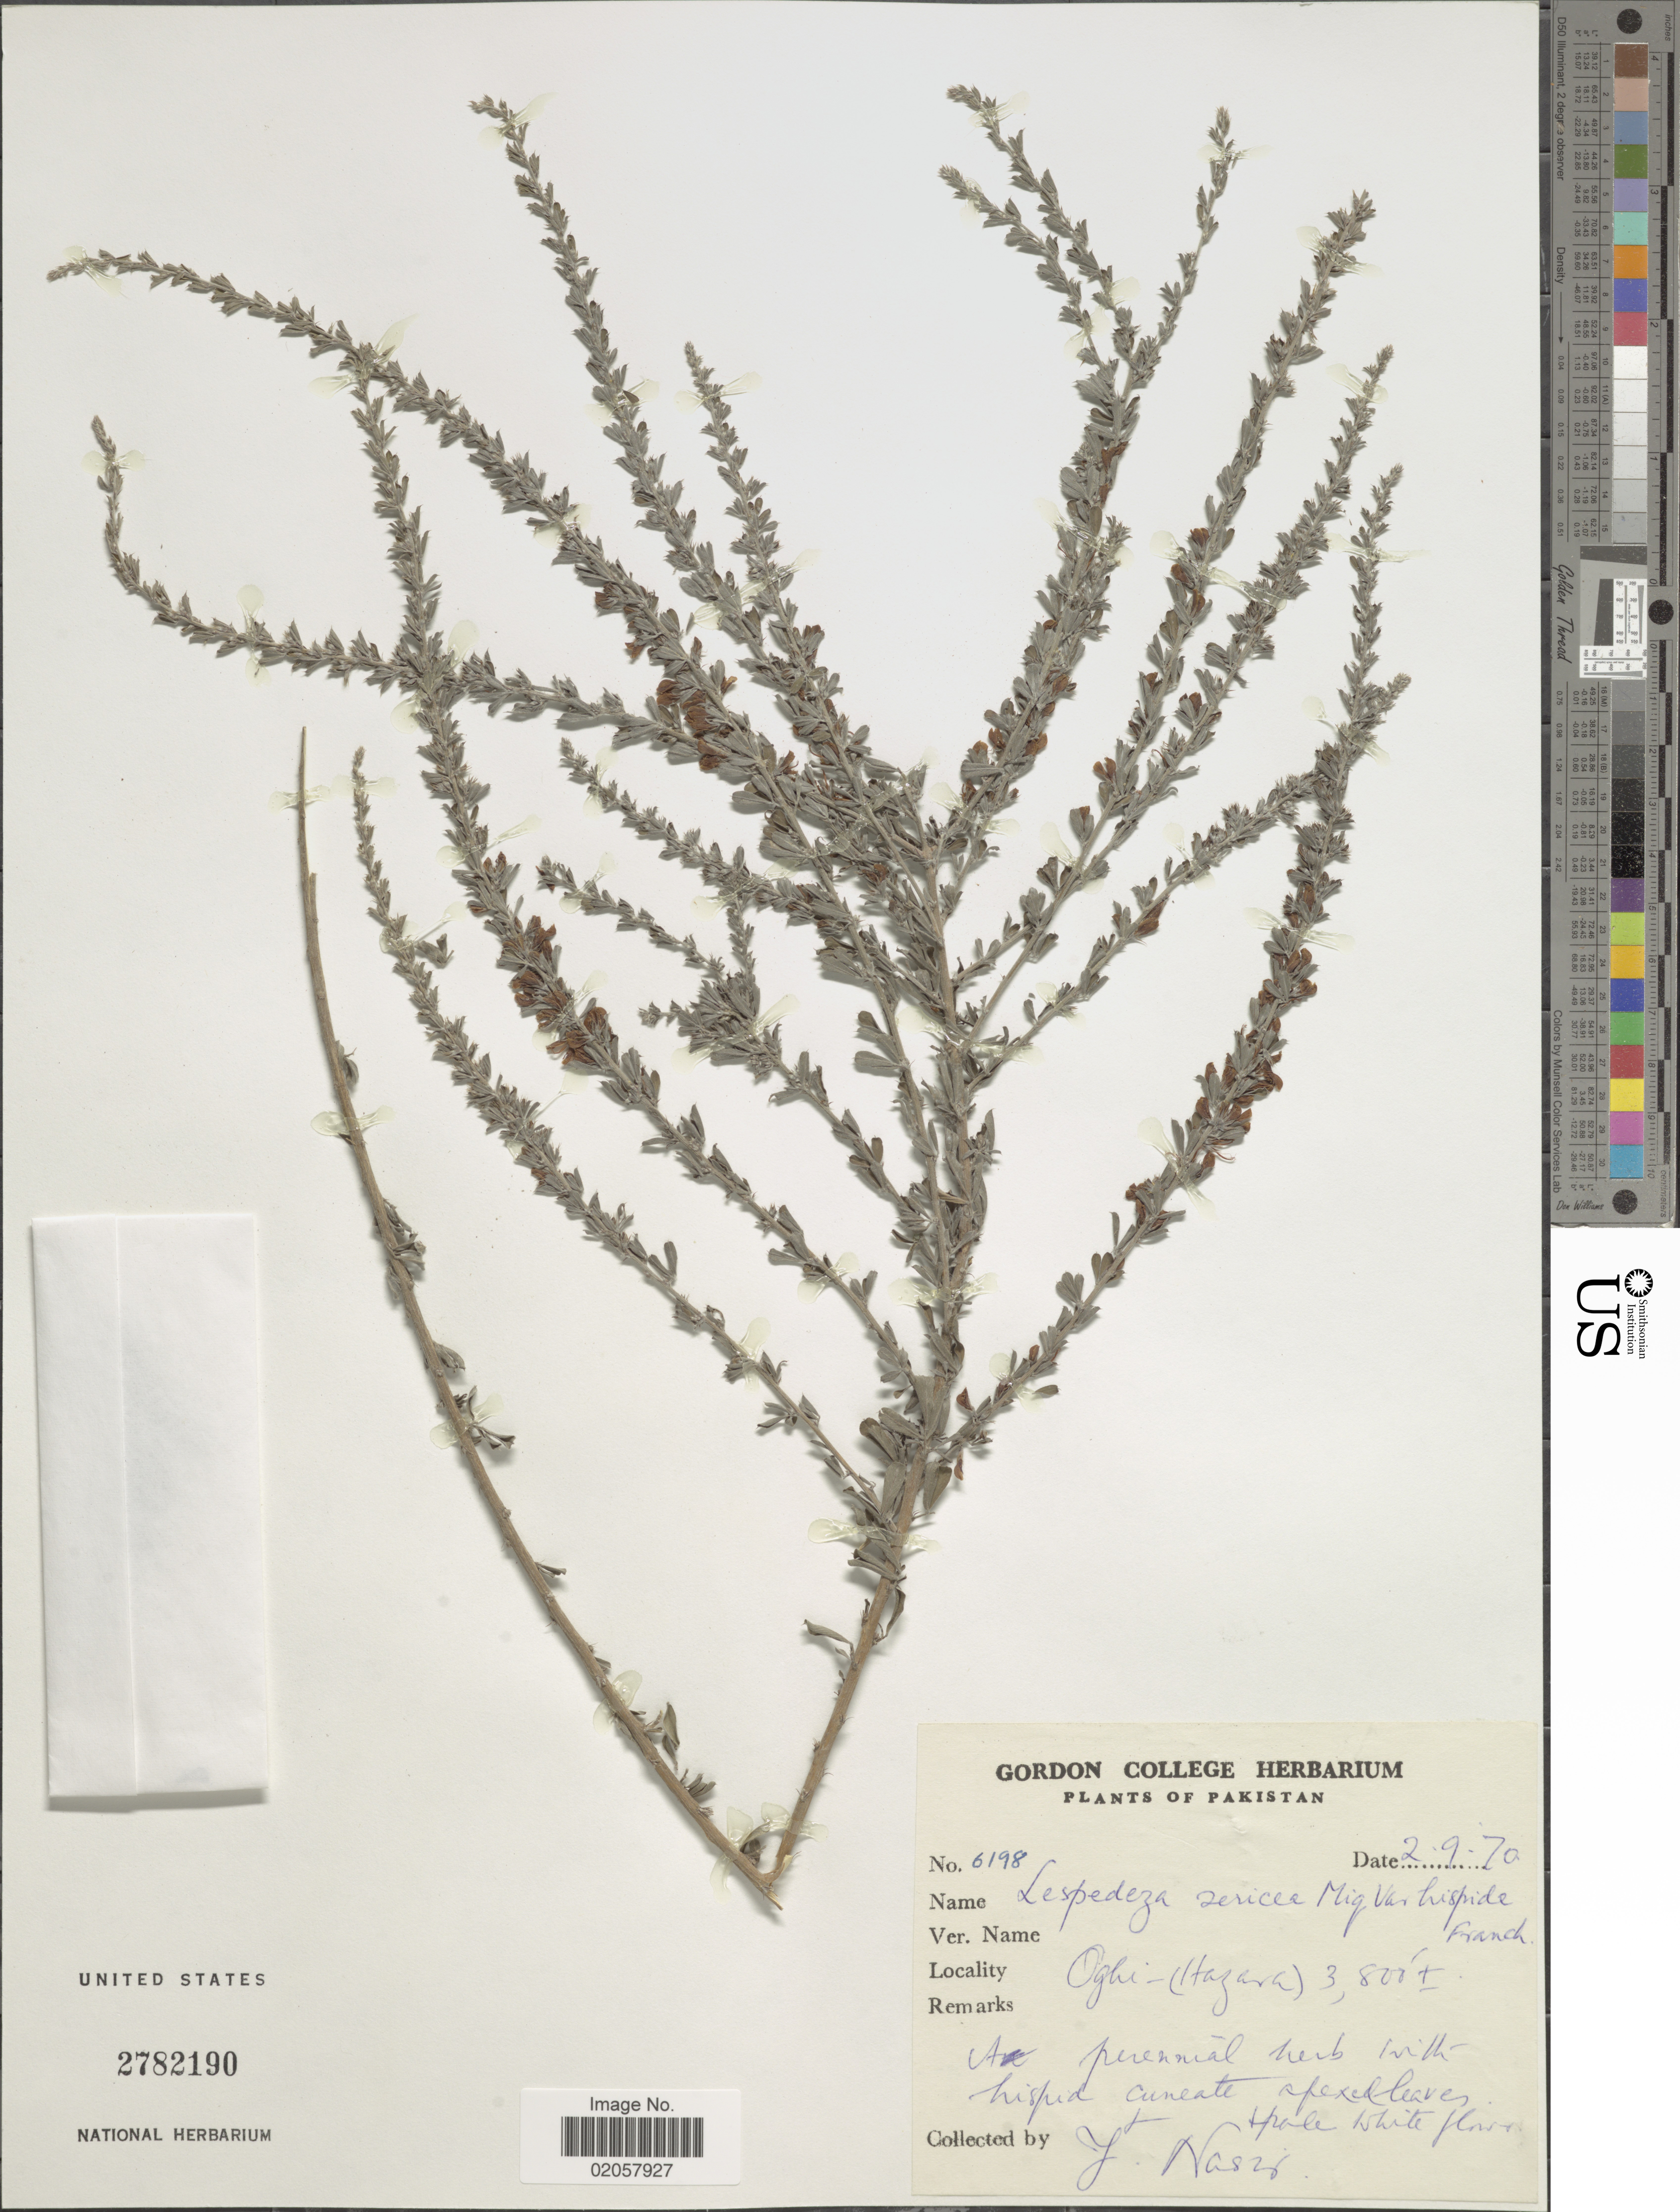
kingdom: Plantae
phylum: Tracheophyta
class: Magnoliopsida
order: Fabales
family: Fabaceae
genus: Lespedeza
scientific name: Lespedeza cuneata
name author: (Dum. Cours.) G. Don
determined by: Strong, Mark T., (BOT), Smithsonian Institution - National Museum of Natural History (UNITED STATES)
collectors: Y. Nasir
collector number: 6198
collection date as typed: Transcribed d/m/y: 2/9/70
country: Pakistan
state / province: Khyber Pakhtunkhwa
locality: Oghi (Hazara)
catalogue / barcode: US 2782190